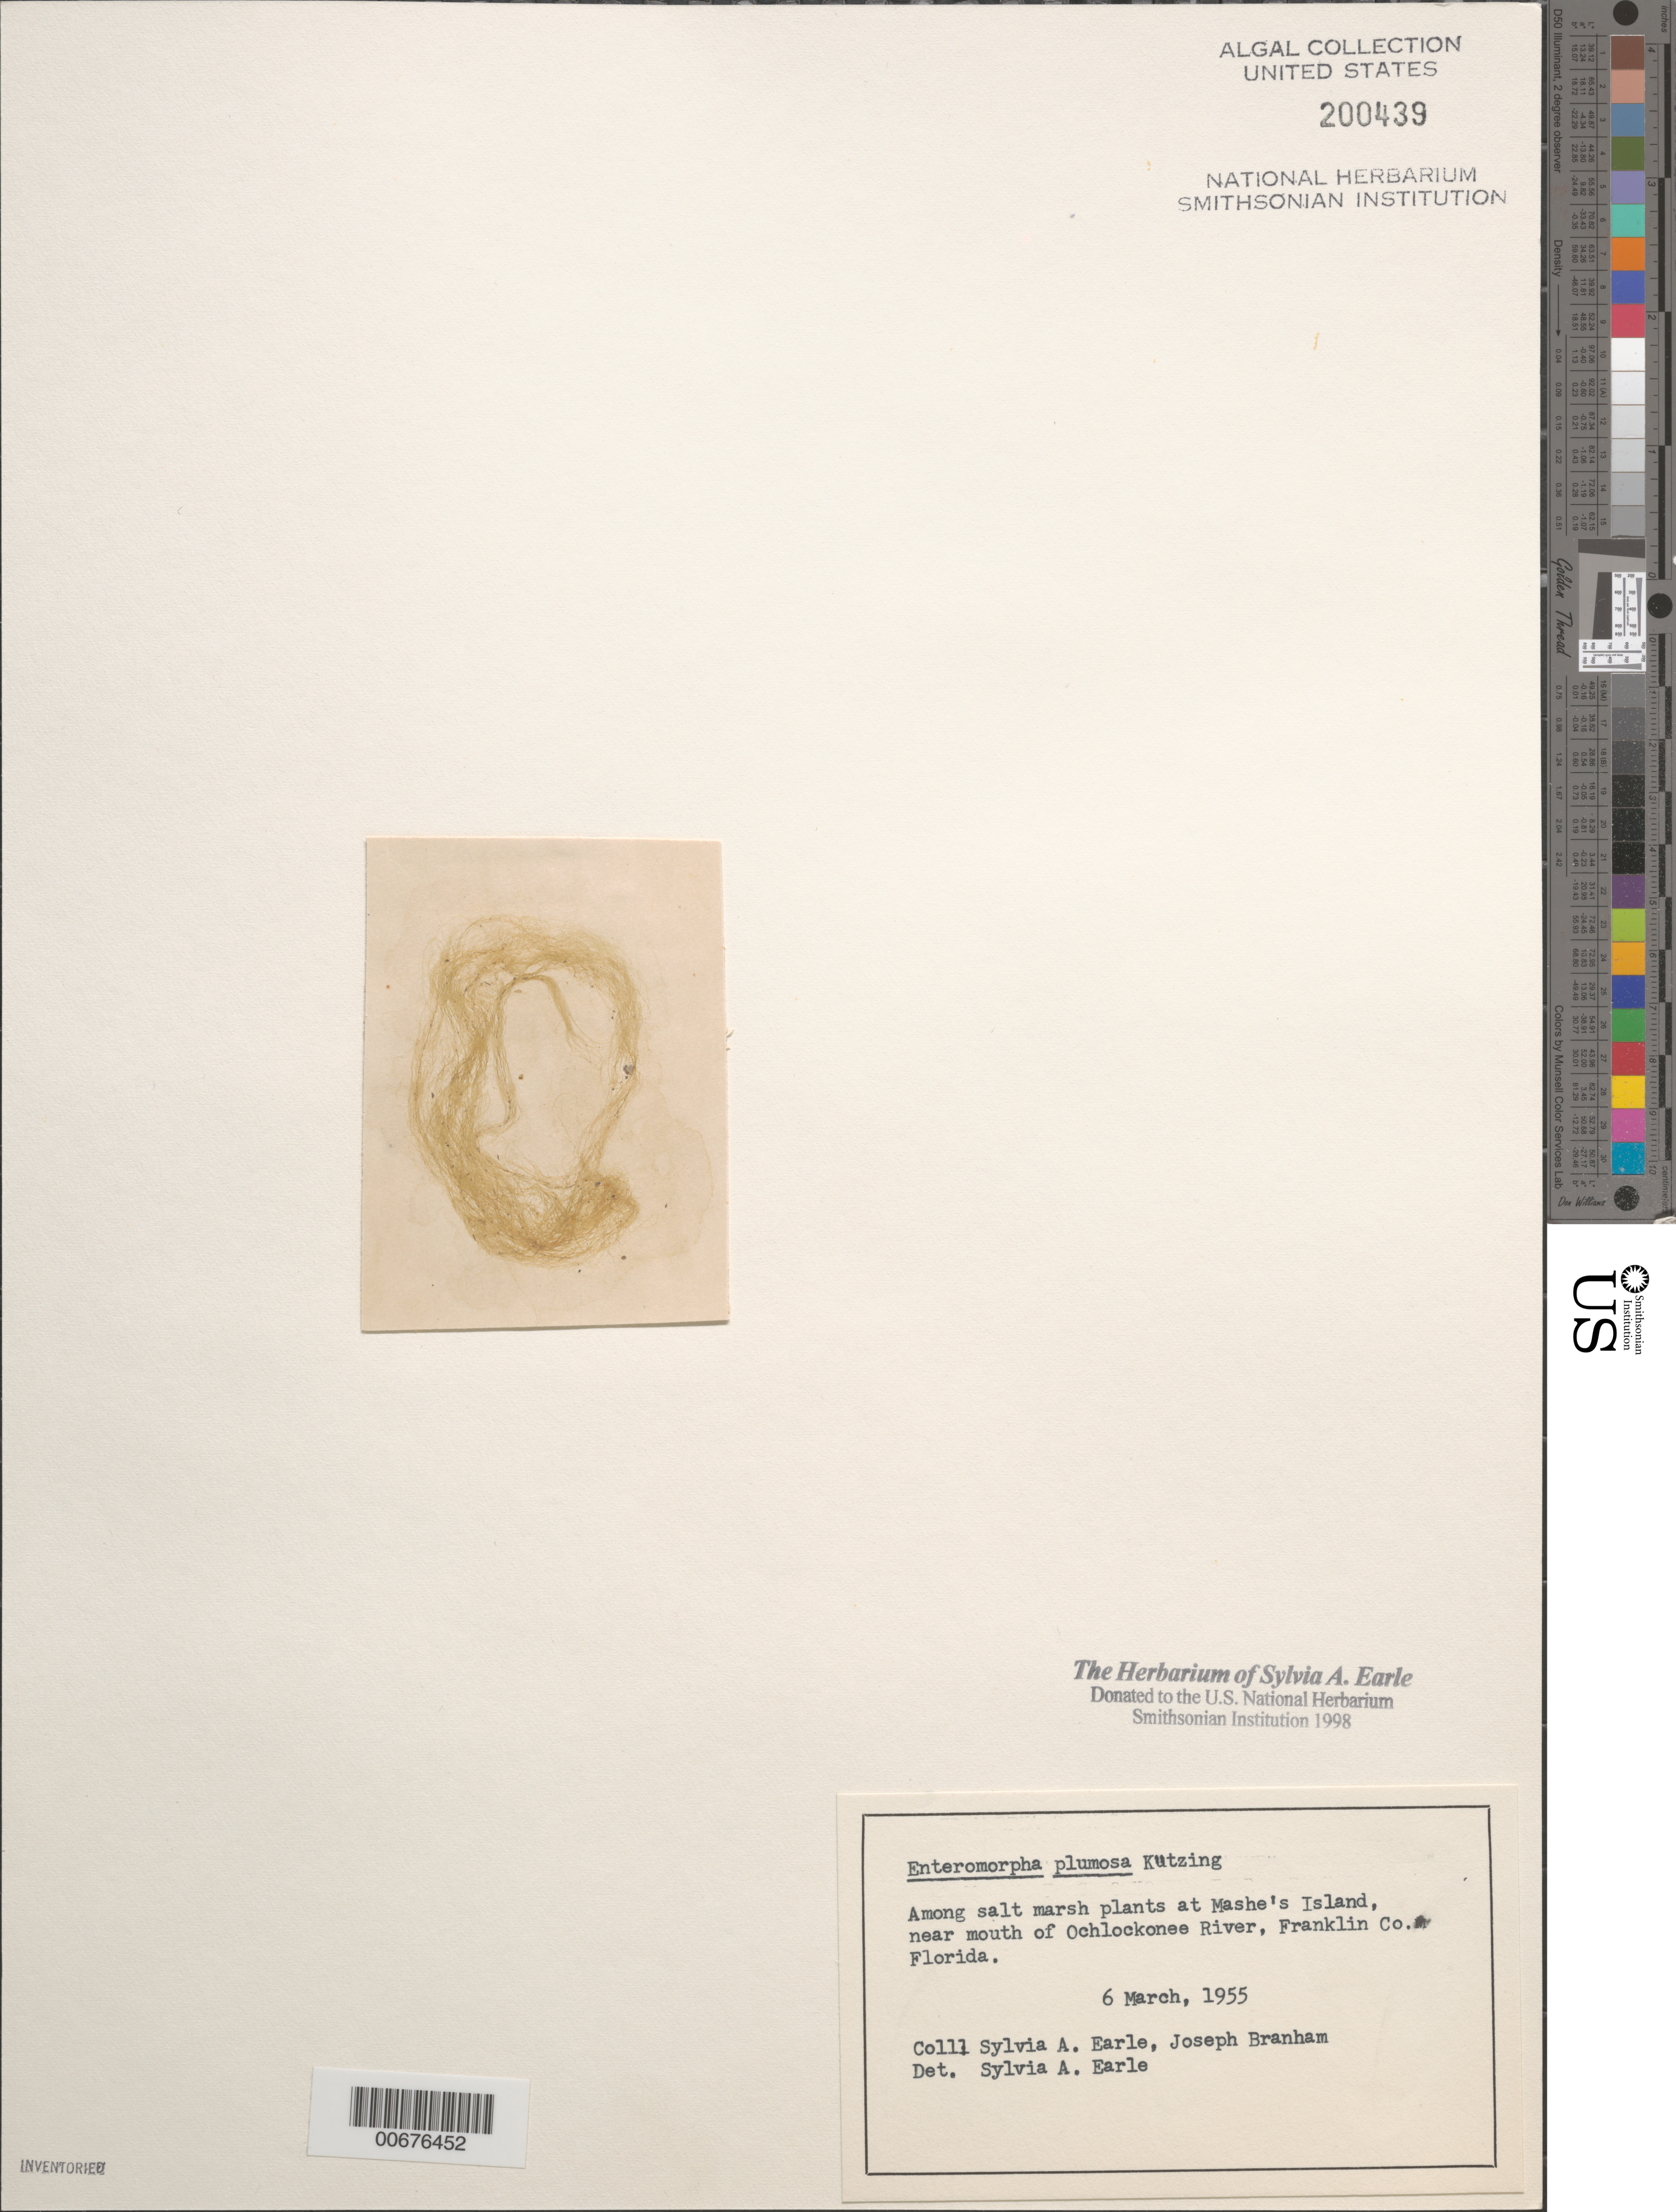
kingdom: Plantae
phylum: Chlorophyta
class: Ulvophyceae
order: Ulvales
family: Ulvaceae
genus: Ulva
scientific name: Ulva paradoxa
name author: C. Agardh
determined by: Algae name updating Project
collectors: S. A. Earle & J. Branham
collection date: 1955-03-06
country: United States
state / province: Florida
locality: Among salt marsh plants at Mashe's Island, near mouth of Ochlockonee River, Franklin Co.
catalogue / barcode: US 200439